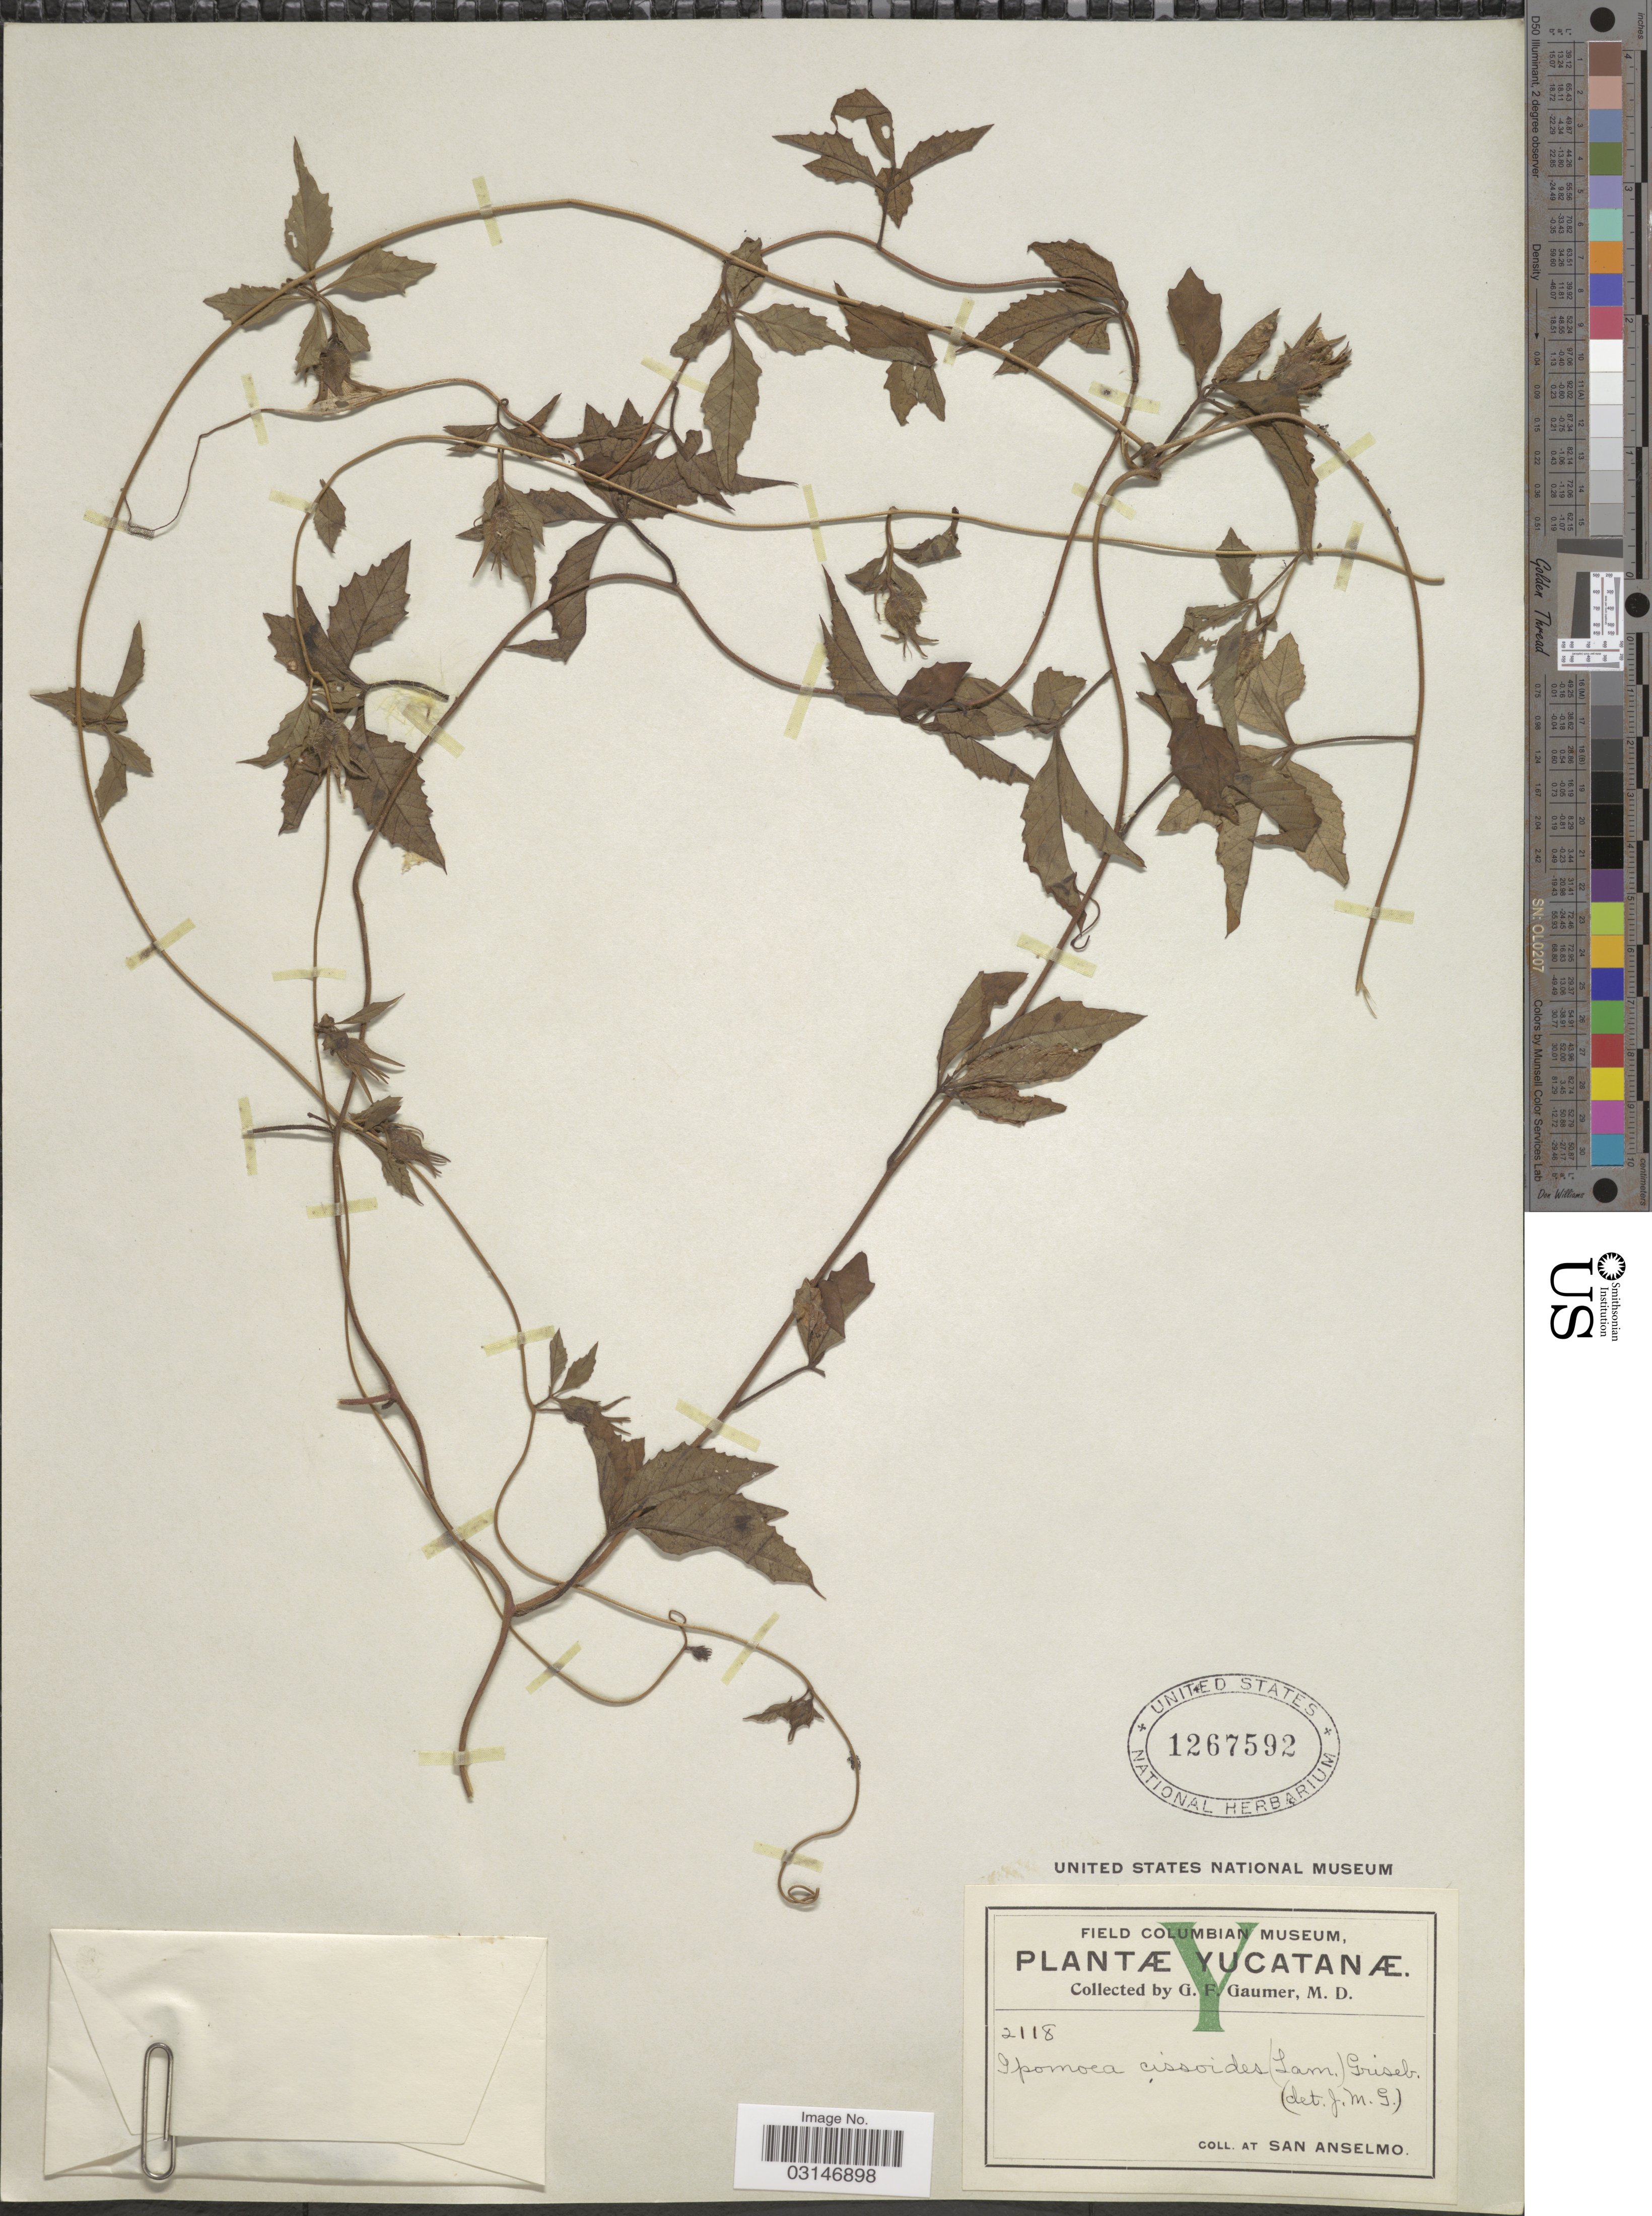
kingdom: Plantae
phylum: Tracheophyta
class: Magnoliopsida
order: Solanales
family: Convolvulaceae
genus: Distimake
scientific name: Distimake cissoides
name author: (Lam.) A. R. Simões & Staples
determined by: Strong, Mark T., (BOT), Smithsonian Institution - National Museum of Natural History (UNITED STATES)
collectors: G. F. Gaumer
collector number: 2118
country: Mexico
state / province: Yucatán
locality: At San Anselmo.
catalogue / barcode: US 1267592